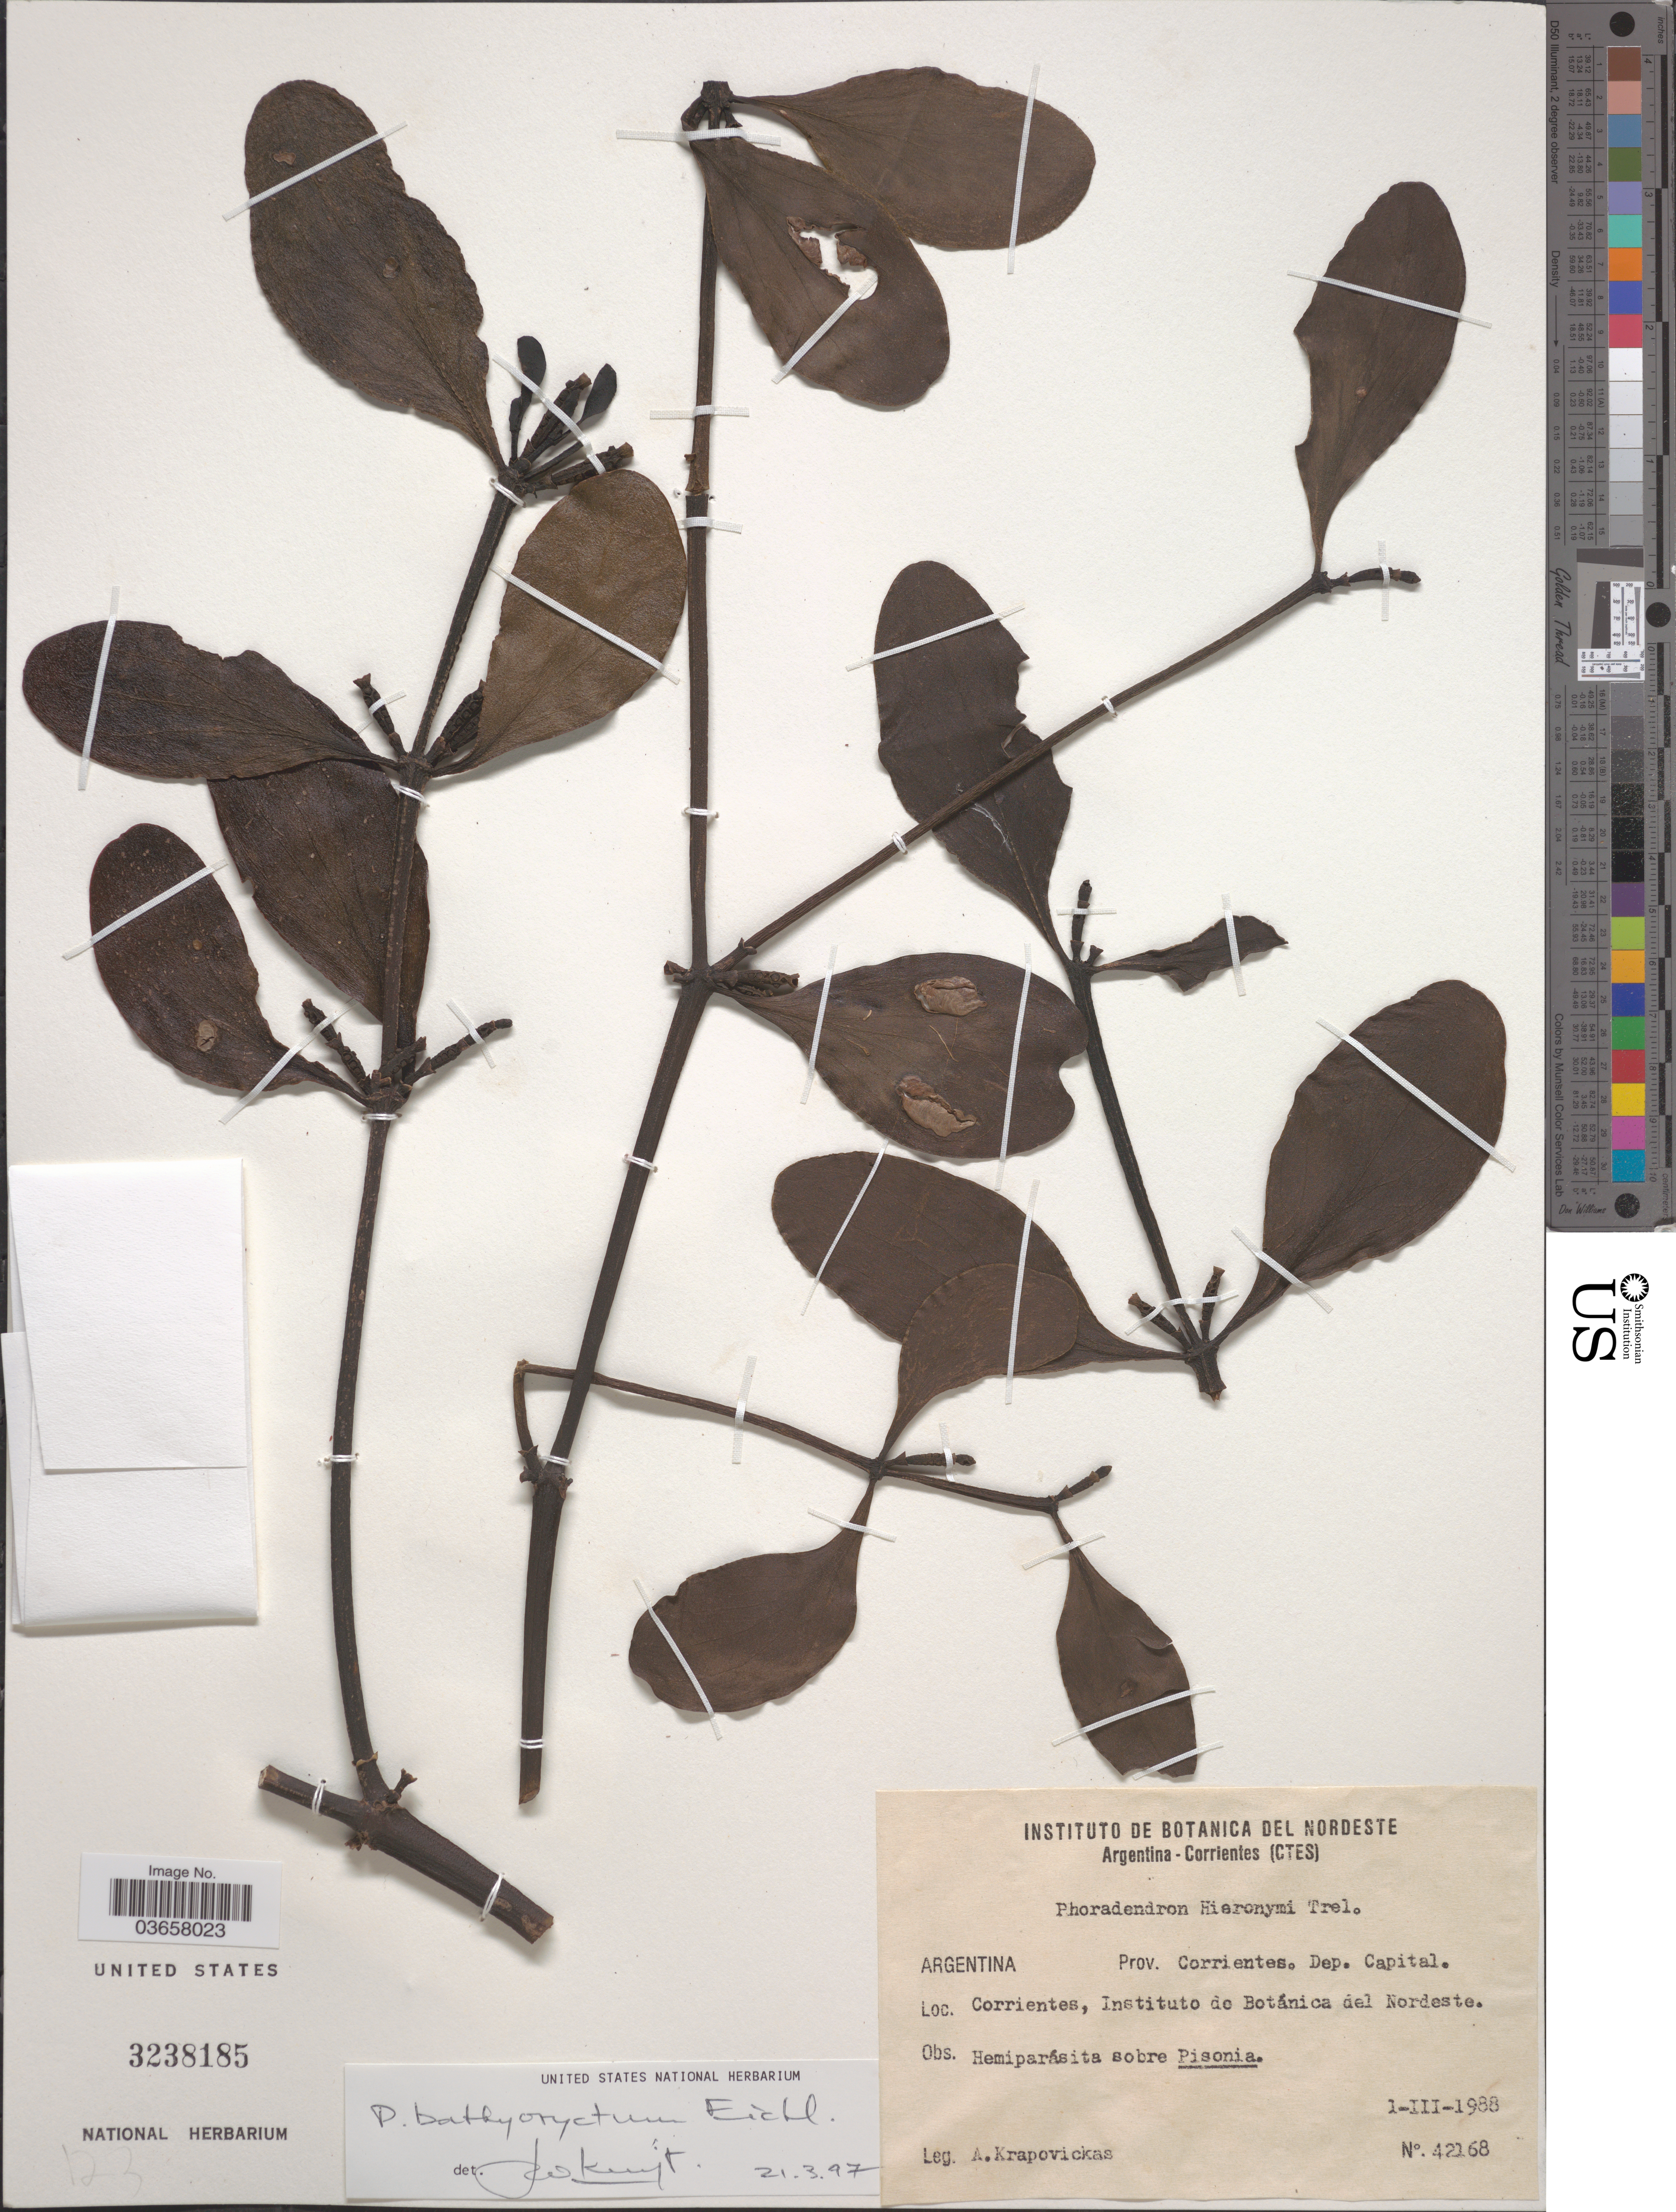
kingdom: Plantae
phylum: Tracheophyta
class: Magnoliopsida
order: Santalales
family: Viscaceae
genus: Phoradendron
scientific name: Phoradendron bathyoryctorum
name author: Eichler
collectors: A. Krapovickas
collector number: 42168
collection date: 1988-03-01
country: Argentina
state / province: Corrientes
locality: Dep. Capital. Corrientes, Instituto de Botánica del Nordeste.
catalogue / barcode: US 3238185